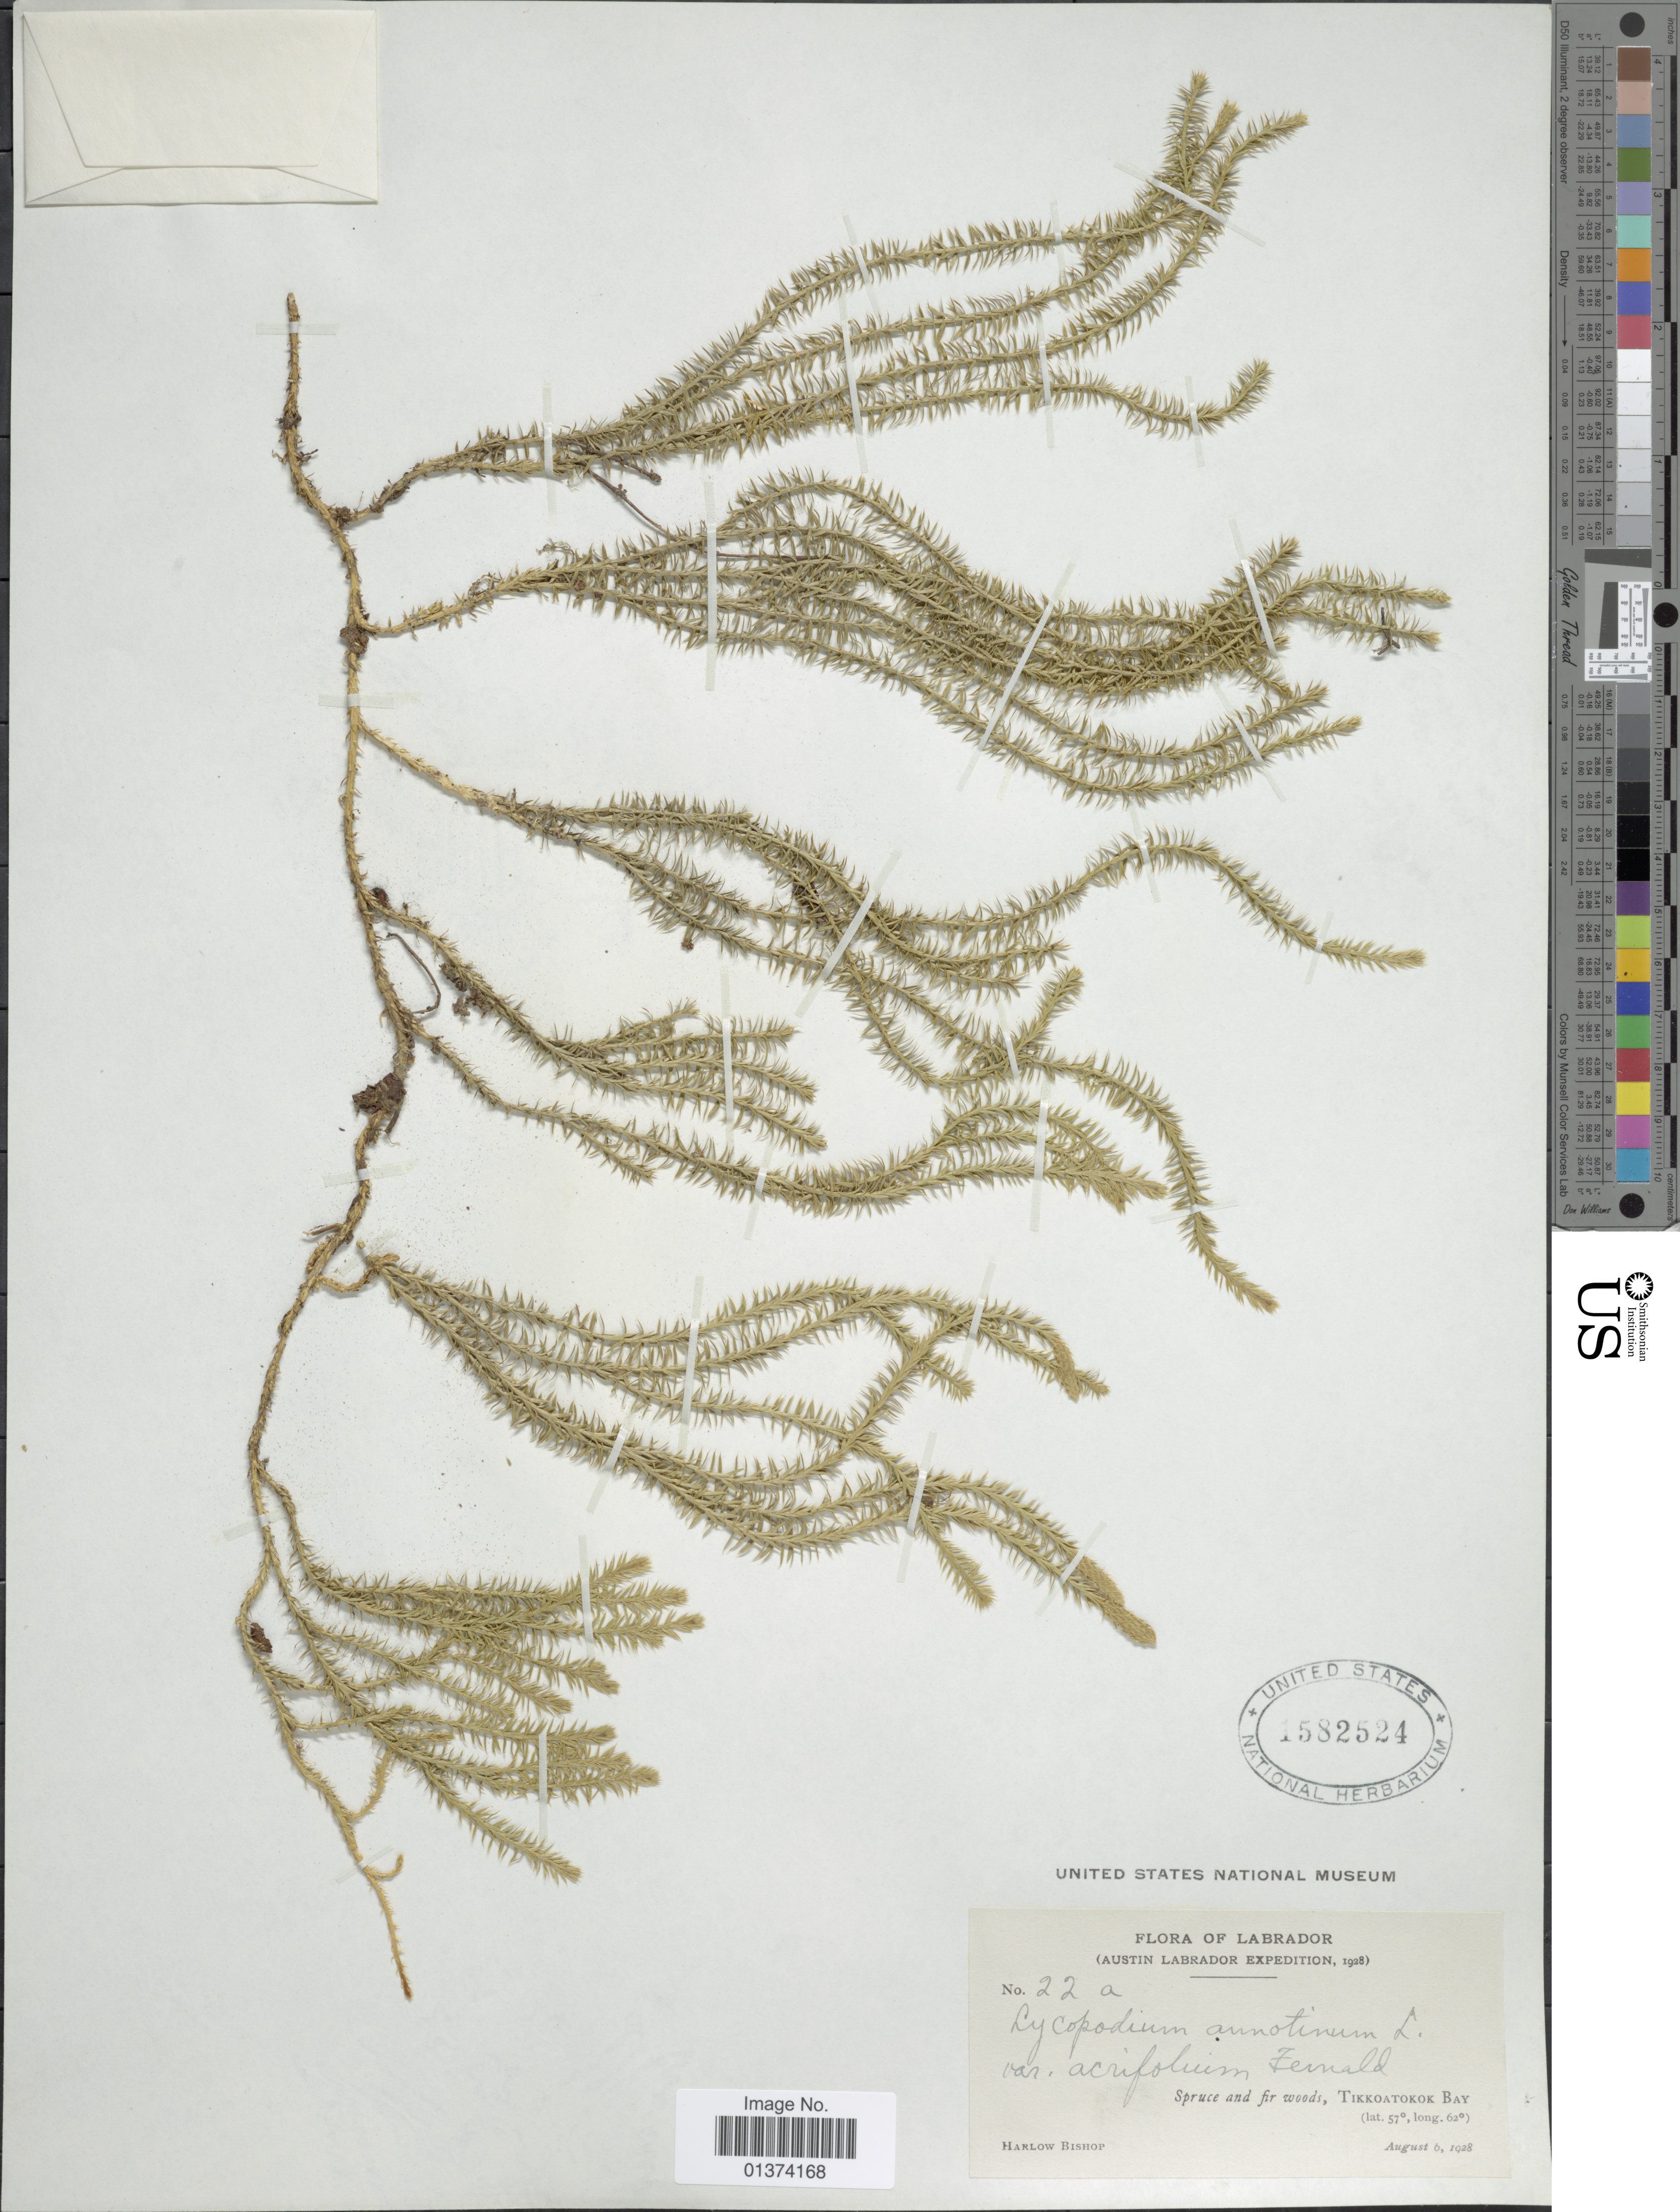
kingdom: Plantae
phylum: Tracheophyta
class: Lycopodiopsida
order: Lycopodiales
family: Lycopodiaceae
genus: Spinulum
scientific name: Spinulum annotinum subsp. annotinum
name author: (L.) A. Haines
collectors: H. Bishop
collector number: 22 a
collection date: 1928-08-06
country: Canada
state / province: Newfoundland and Labrador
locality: Labrador, Spruce and fir woods, Tikkoatokok Bay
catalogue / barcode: US 1582524